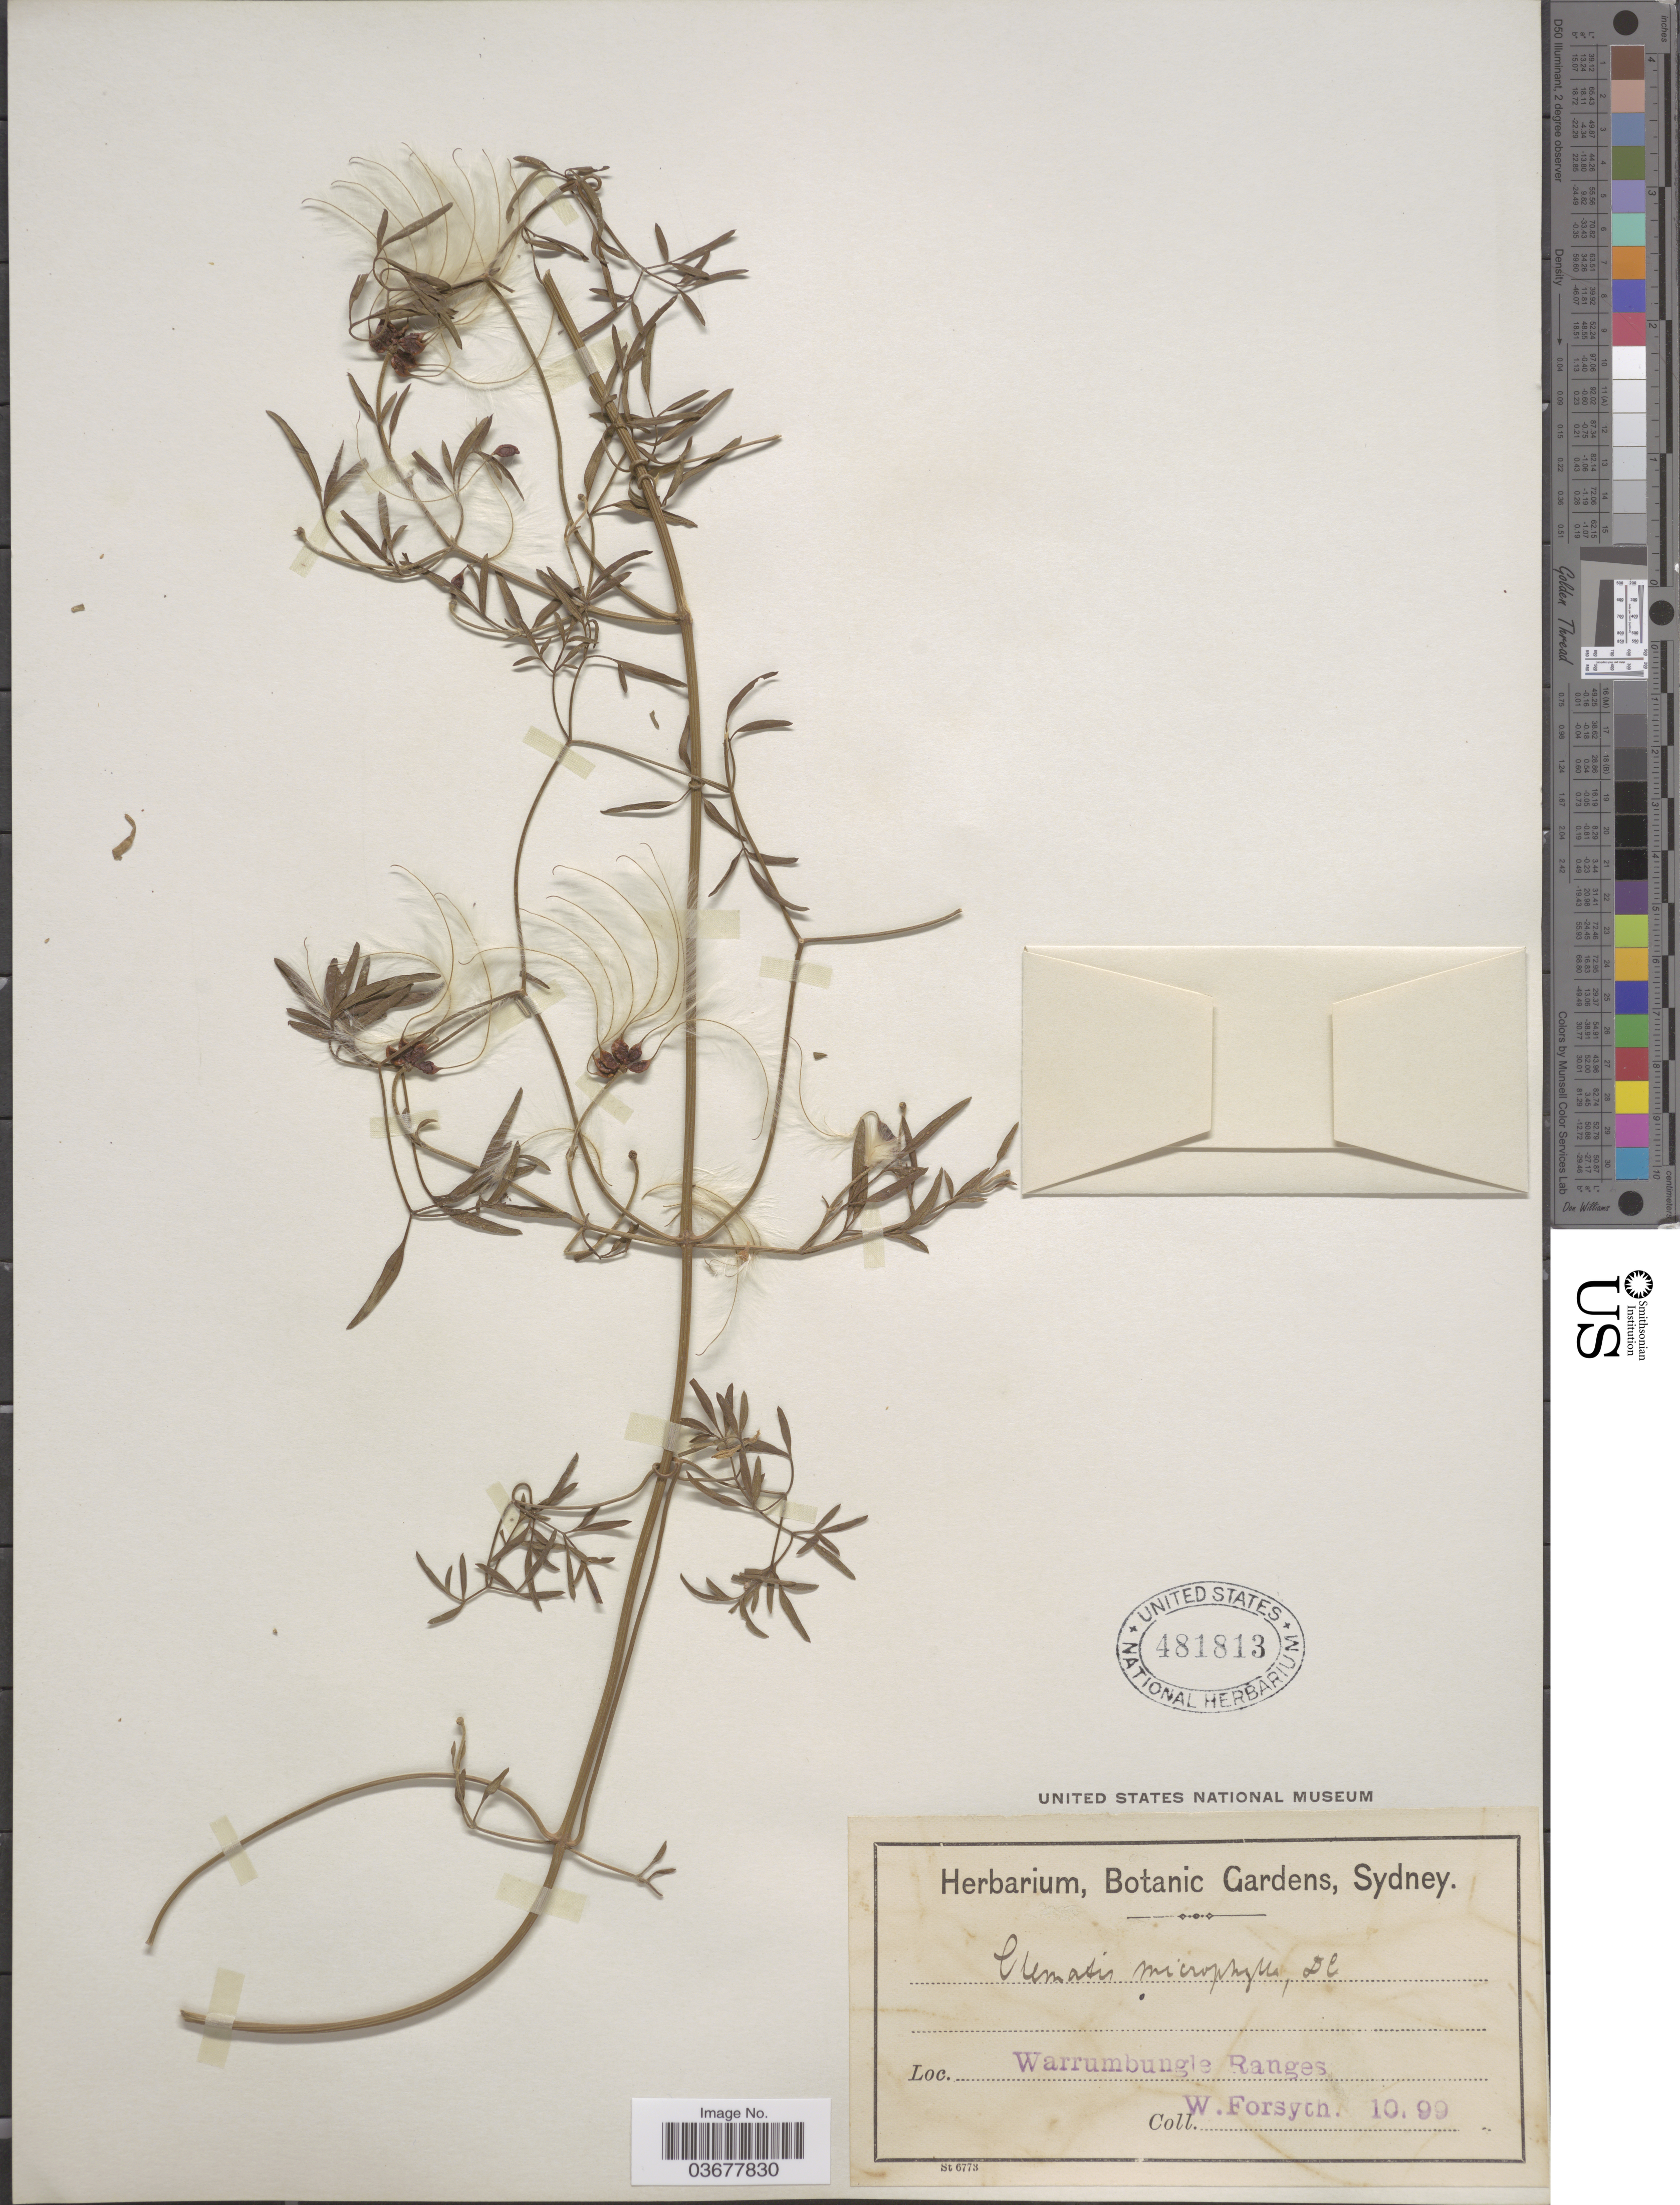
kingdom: Plantae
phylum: Tracheophyta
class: Magnoliopsida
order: Ranunculales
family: Ranunculaceae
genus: Clematis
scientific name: Clematis microphylla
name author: DC.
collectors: W. Forsyth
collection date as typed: Transcribed d/m/y: /10/99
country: Australia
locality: Warrumbungle Ranges.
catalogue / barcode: US 481813